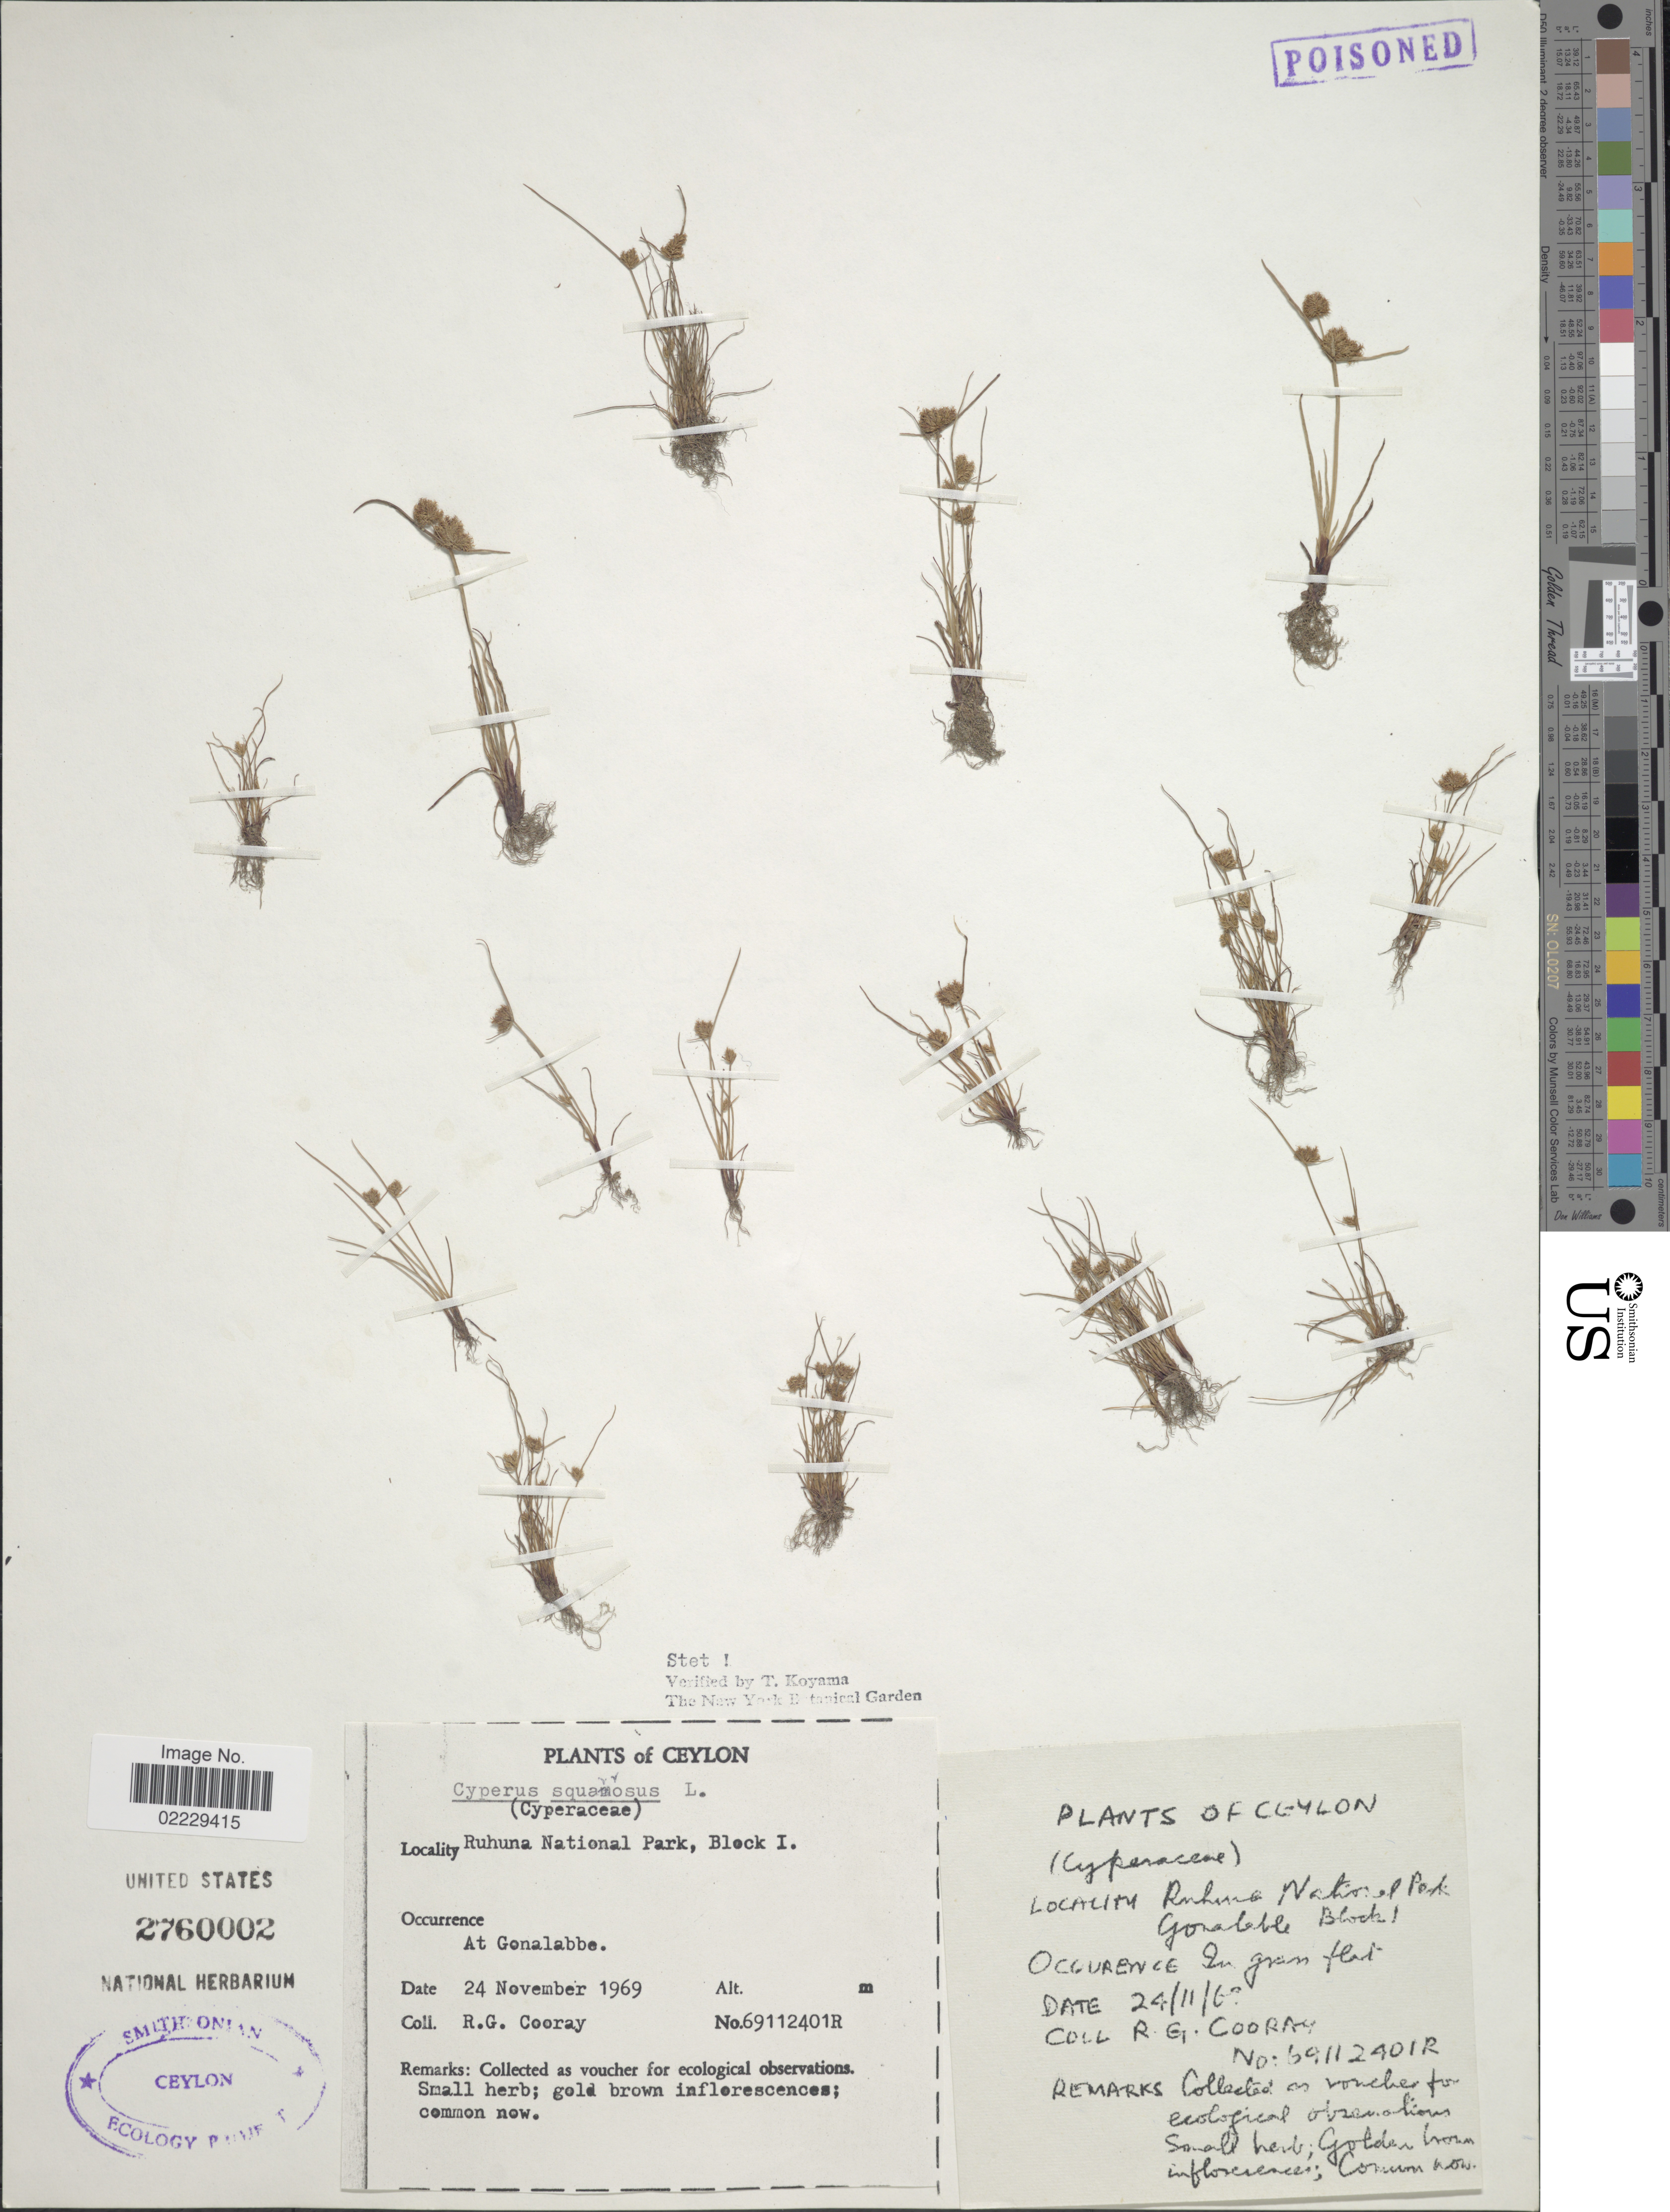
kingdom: Plantae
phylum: Tracheophyta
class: Liliopsida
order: Poales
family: Cyperaceae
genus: Cyperus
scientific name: Cyperus squarrosus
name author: L.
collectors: R. Cooray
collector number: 69112401R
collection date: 1969-11-24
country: Sri Lanka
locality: Ceylon, Ruhuna National Park, Block 1, At Gonalabbe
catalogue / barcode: US 2760002